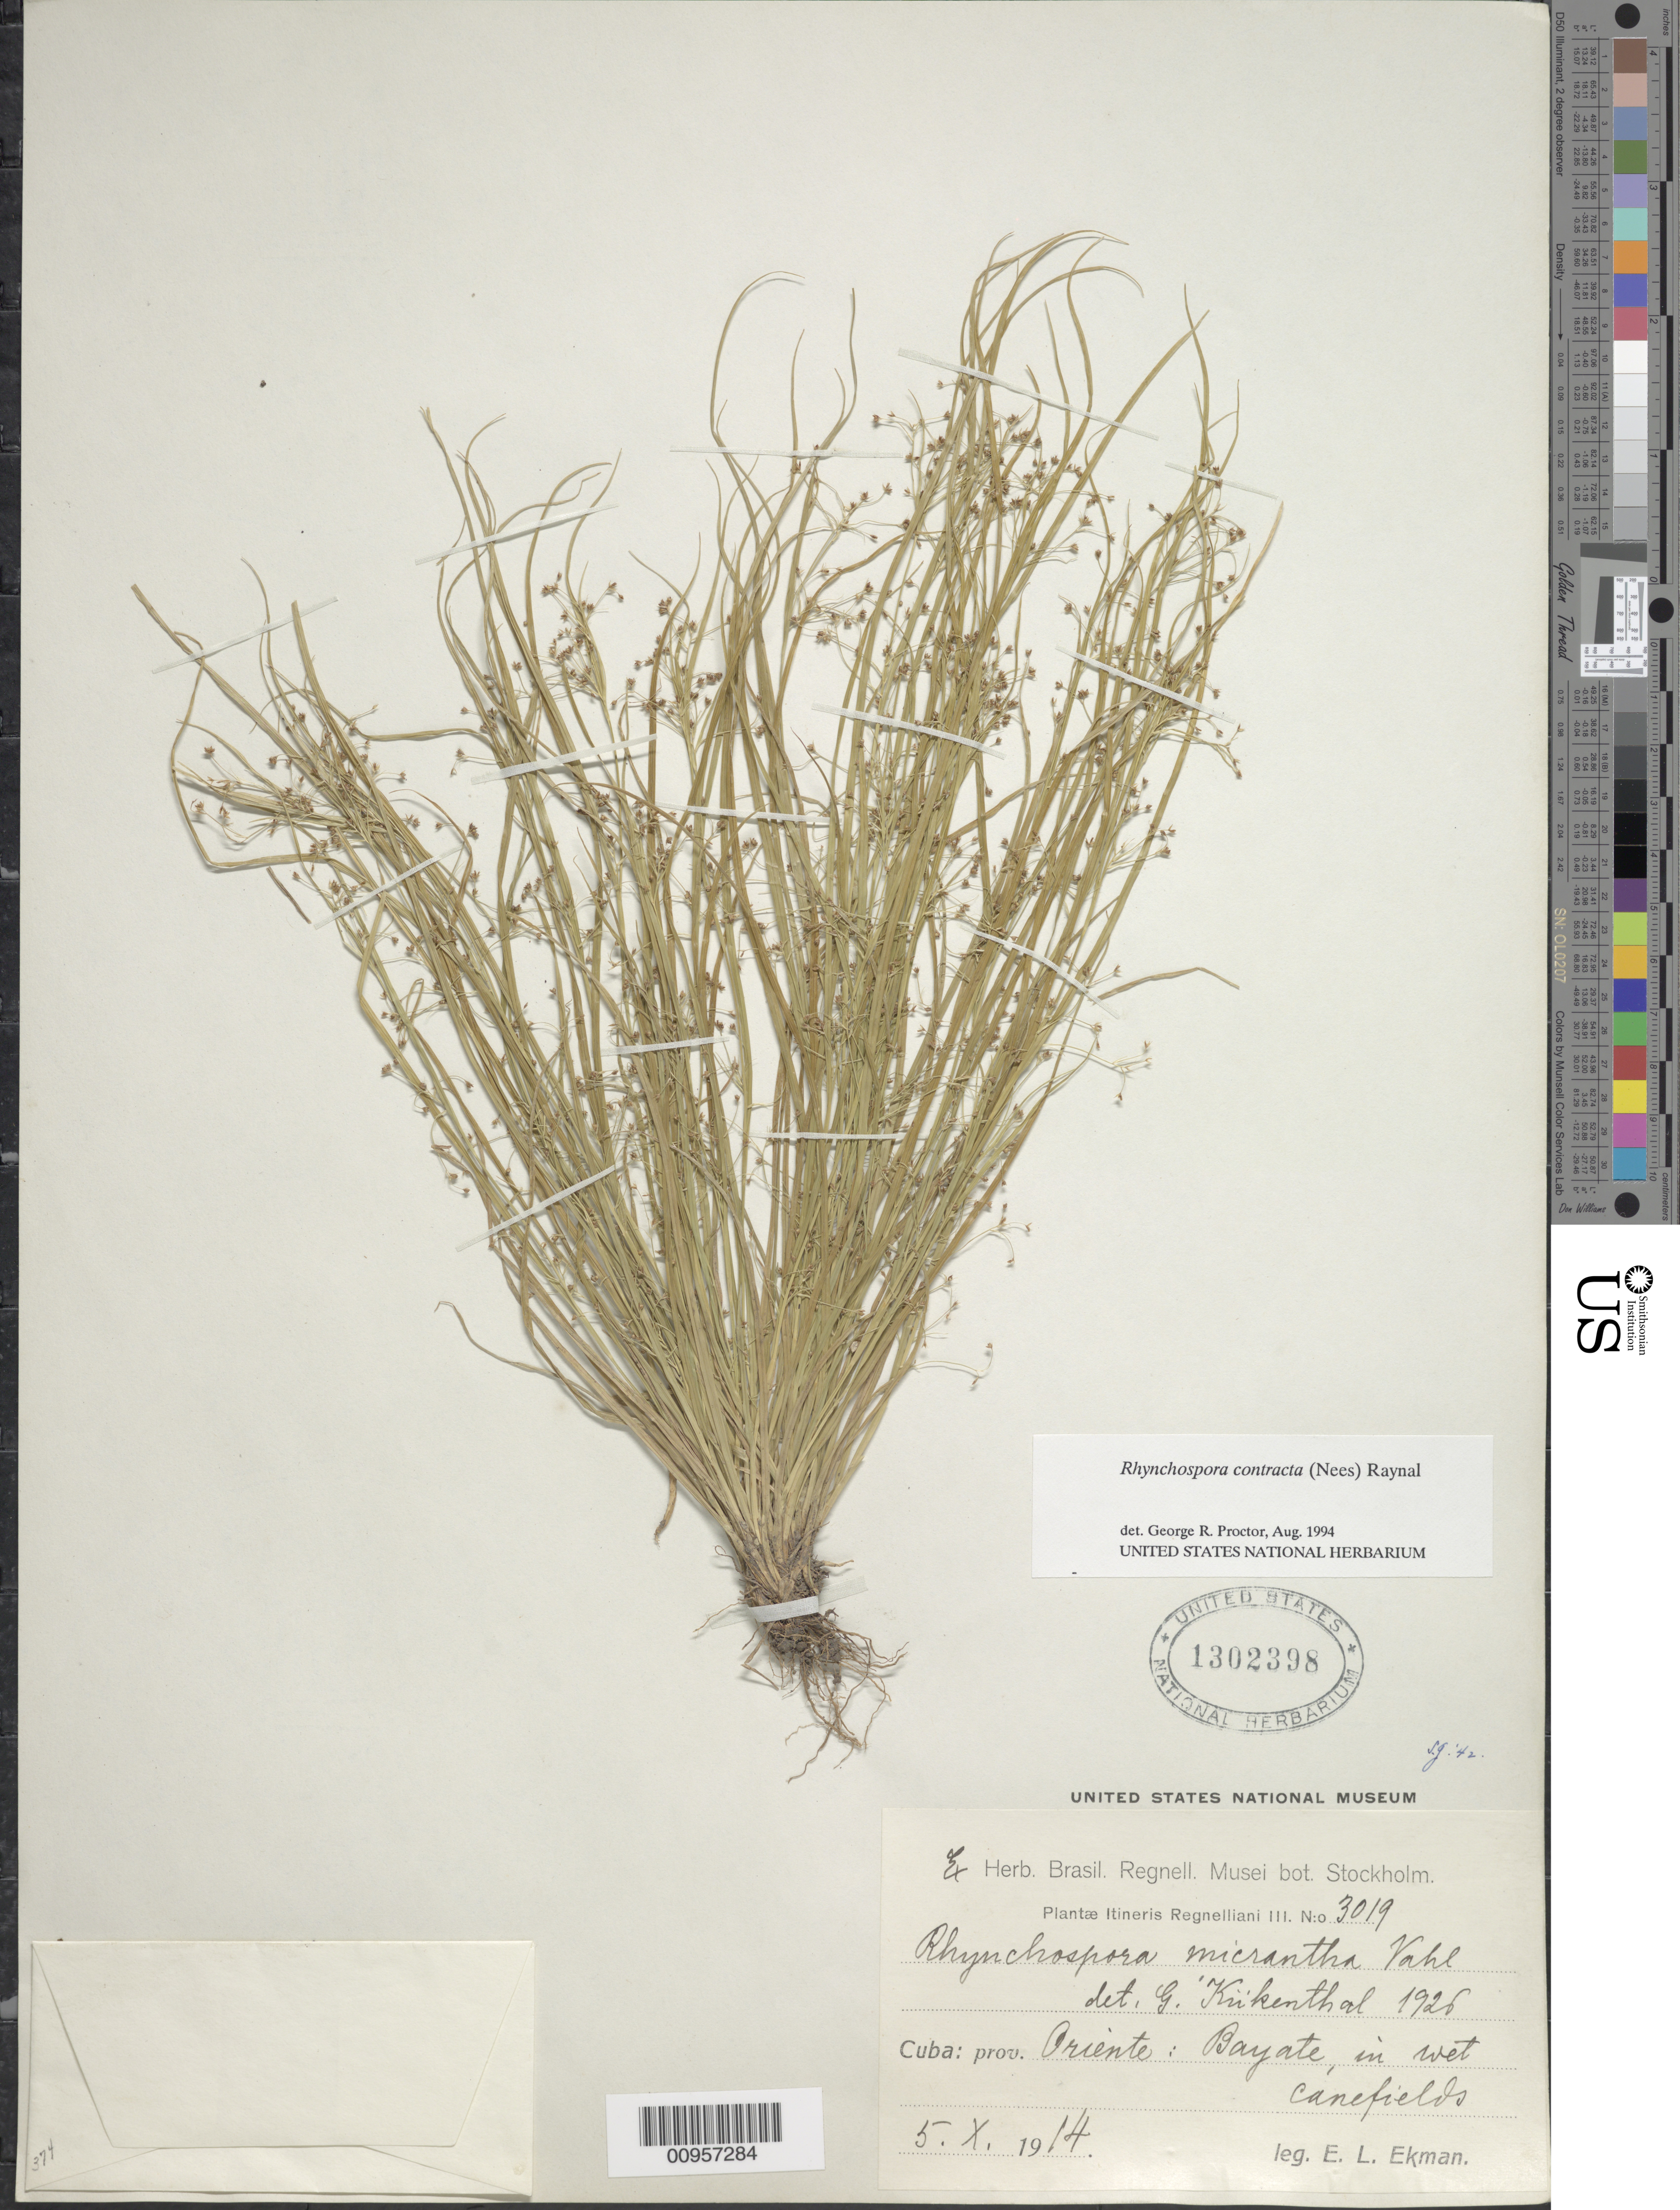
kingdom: Plantae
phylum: Tracheophyta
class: Liliopsida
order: Poales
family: Cyperaceae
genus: Rhynchospora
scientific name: Rhynchospora contracta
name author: (Nees) J. Raynal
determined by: Proctor, G. R.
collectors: E. L. Ekman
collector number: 3019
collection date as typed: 05 Oct 1914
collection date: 1914-10-05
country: Cuba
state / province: Oriente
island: Cuba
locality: Bayate, in canefields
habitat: In wet canefields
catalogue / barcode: US 1302398